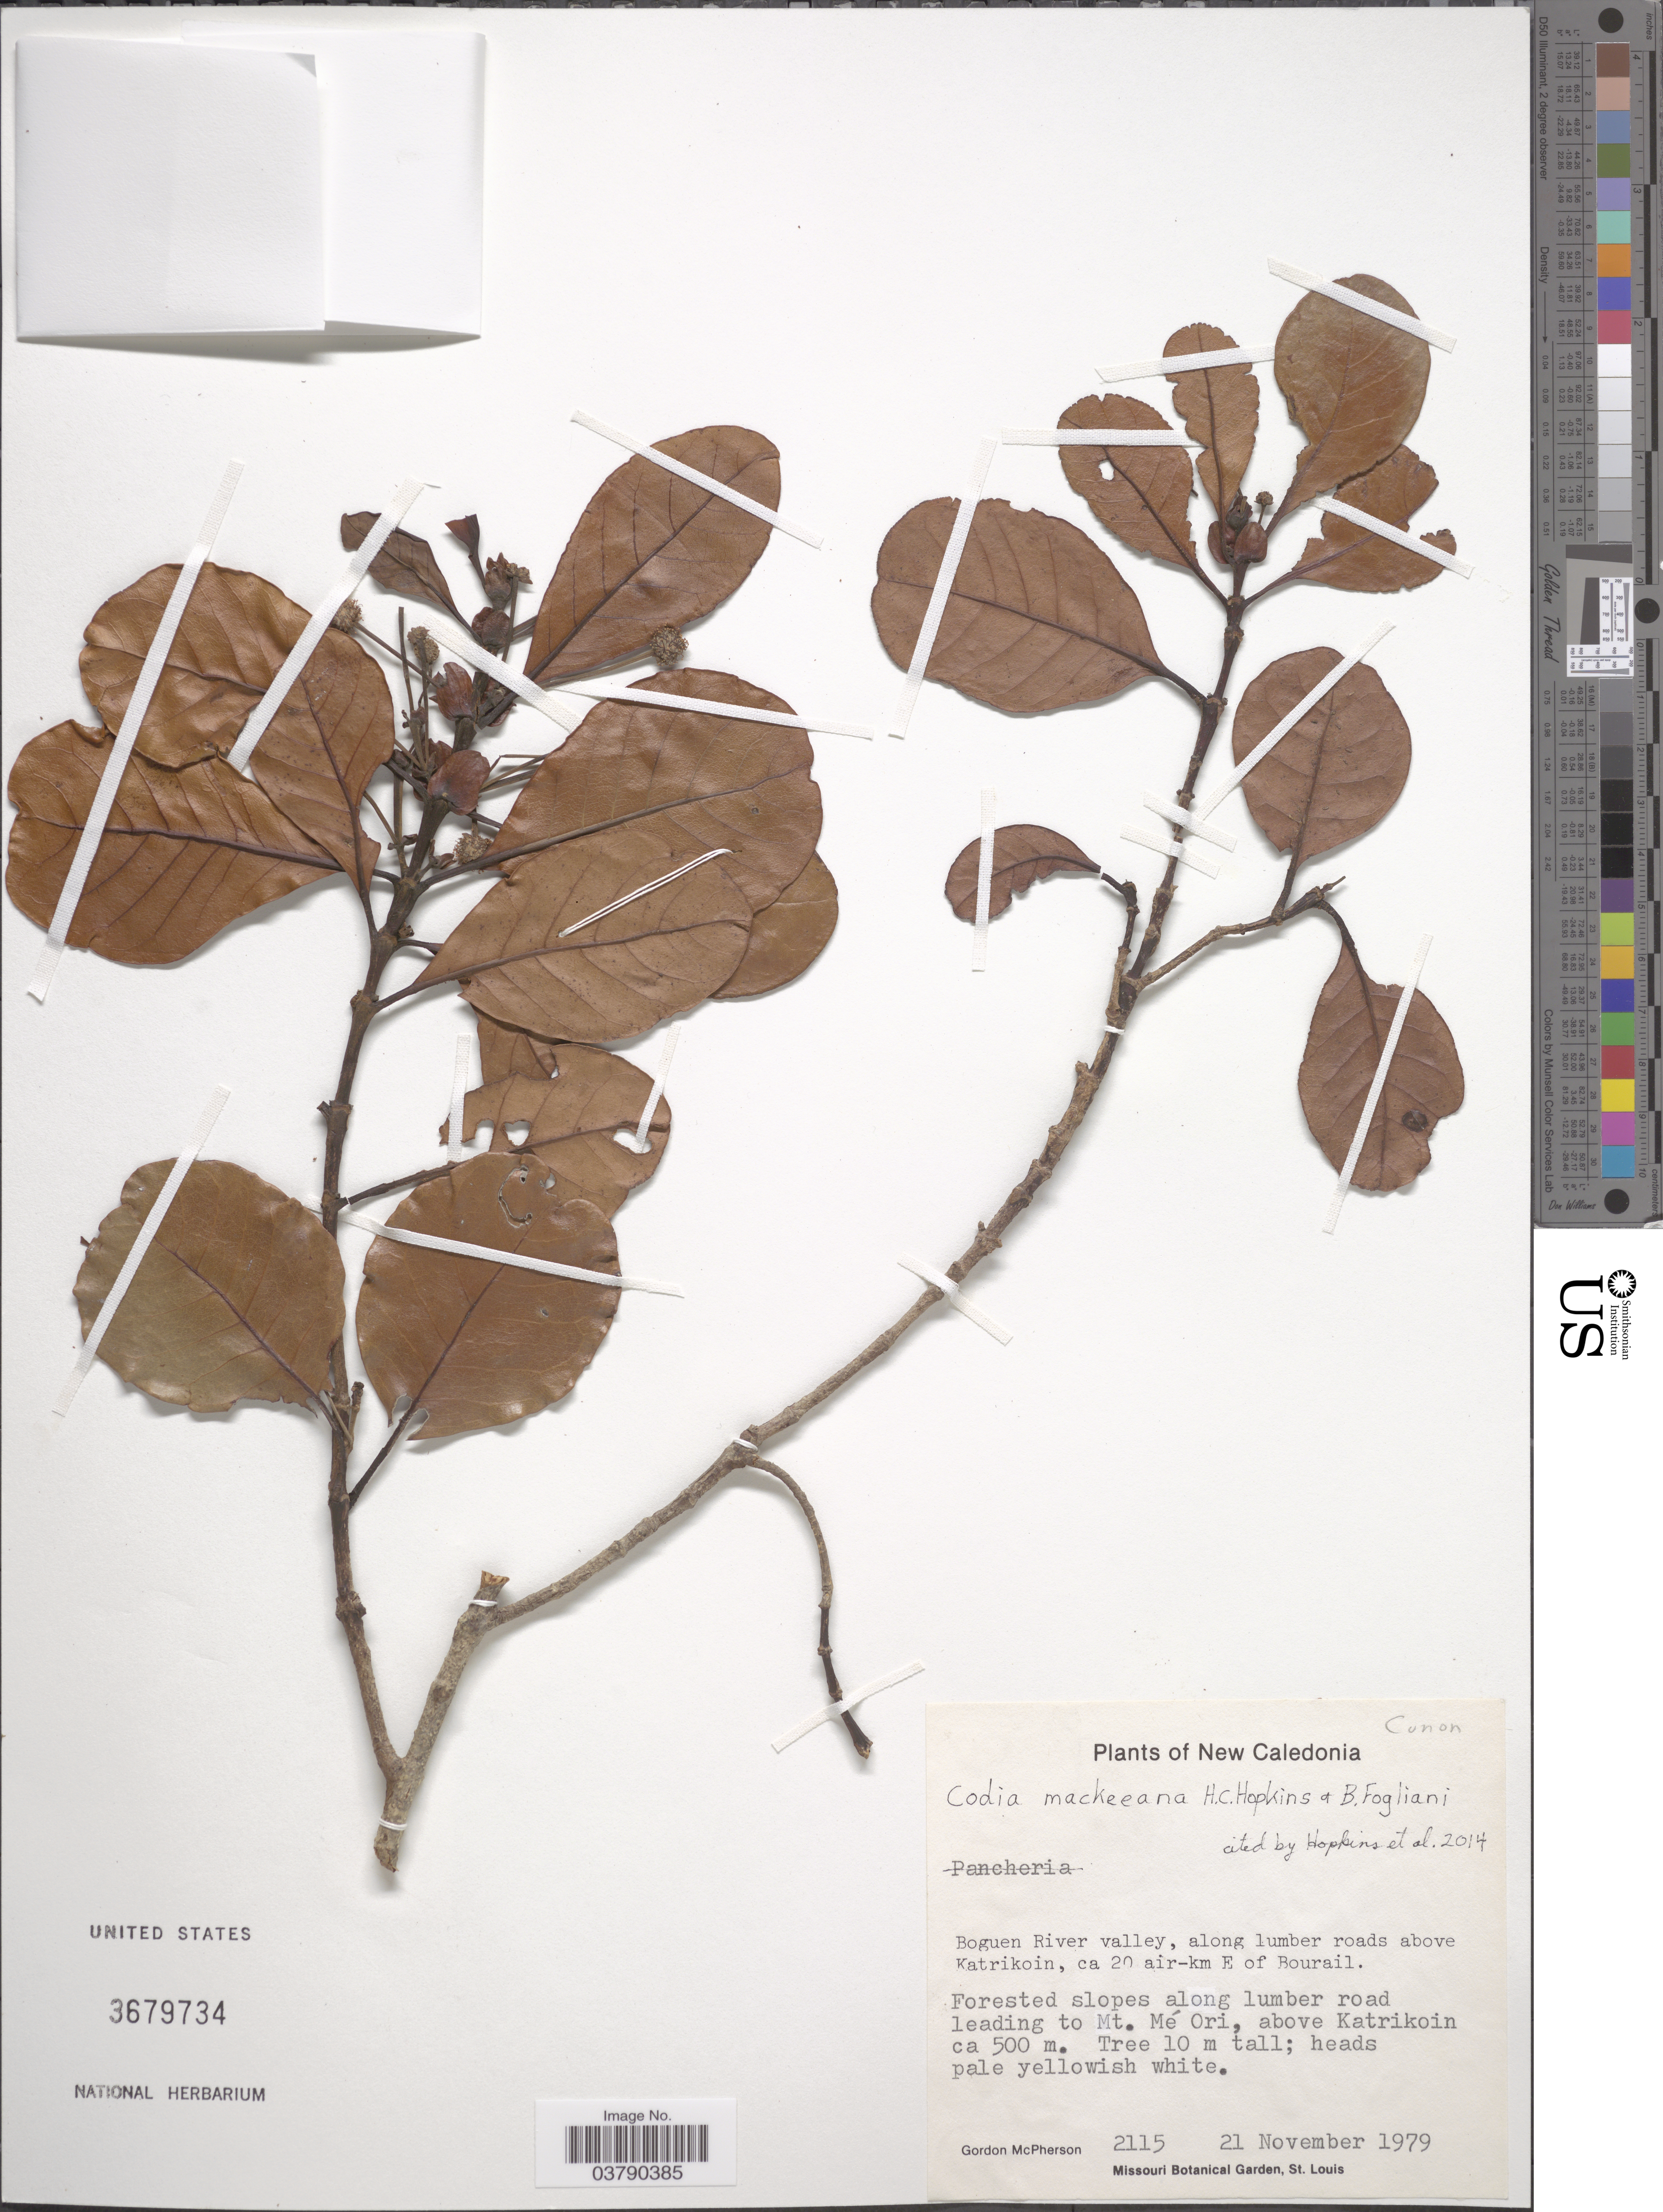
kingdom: Plantae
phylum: Tracheophyta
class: Magnoliopsida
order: Oxalidales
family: Cunoniaceae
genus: Codia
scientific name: Codia mackeeana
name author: H.C. Hopkins & Fogliani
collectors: G. McPherson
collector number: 2115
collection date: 1979-11-21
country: New Caledonia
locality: Boguen River valley, along lumber roads above Katrikoin, ca 20 air-km e of Bourail. Forested slopes along lumber road leading to Mt. Mé Ori, above Katrikoin.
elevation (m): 500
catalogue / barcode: US 3679734